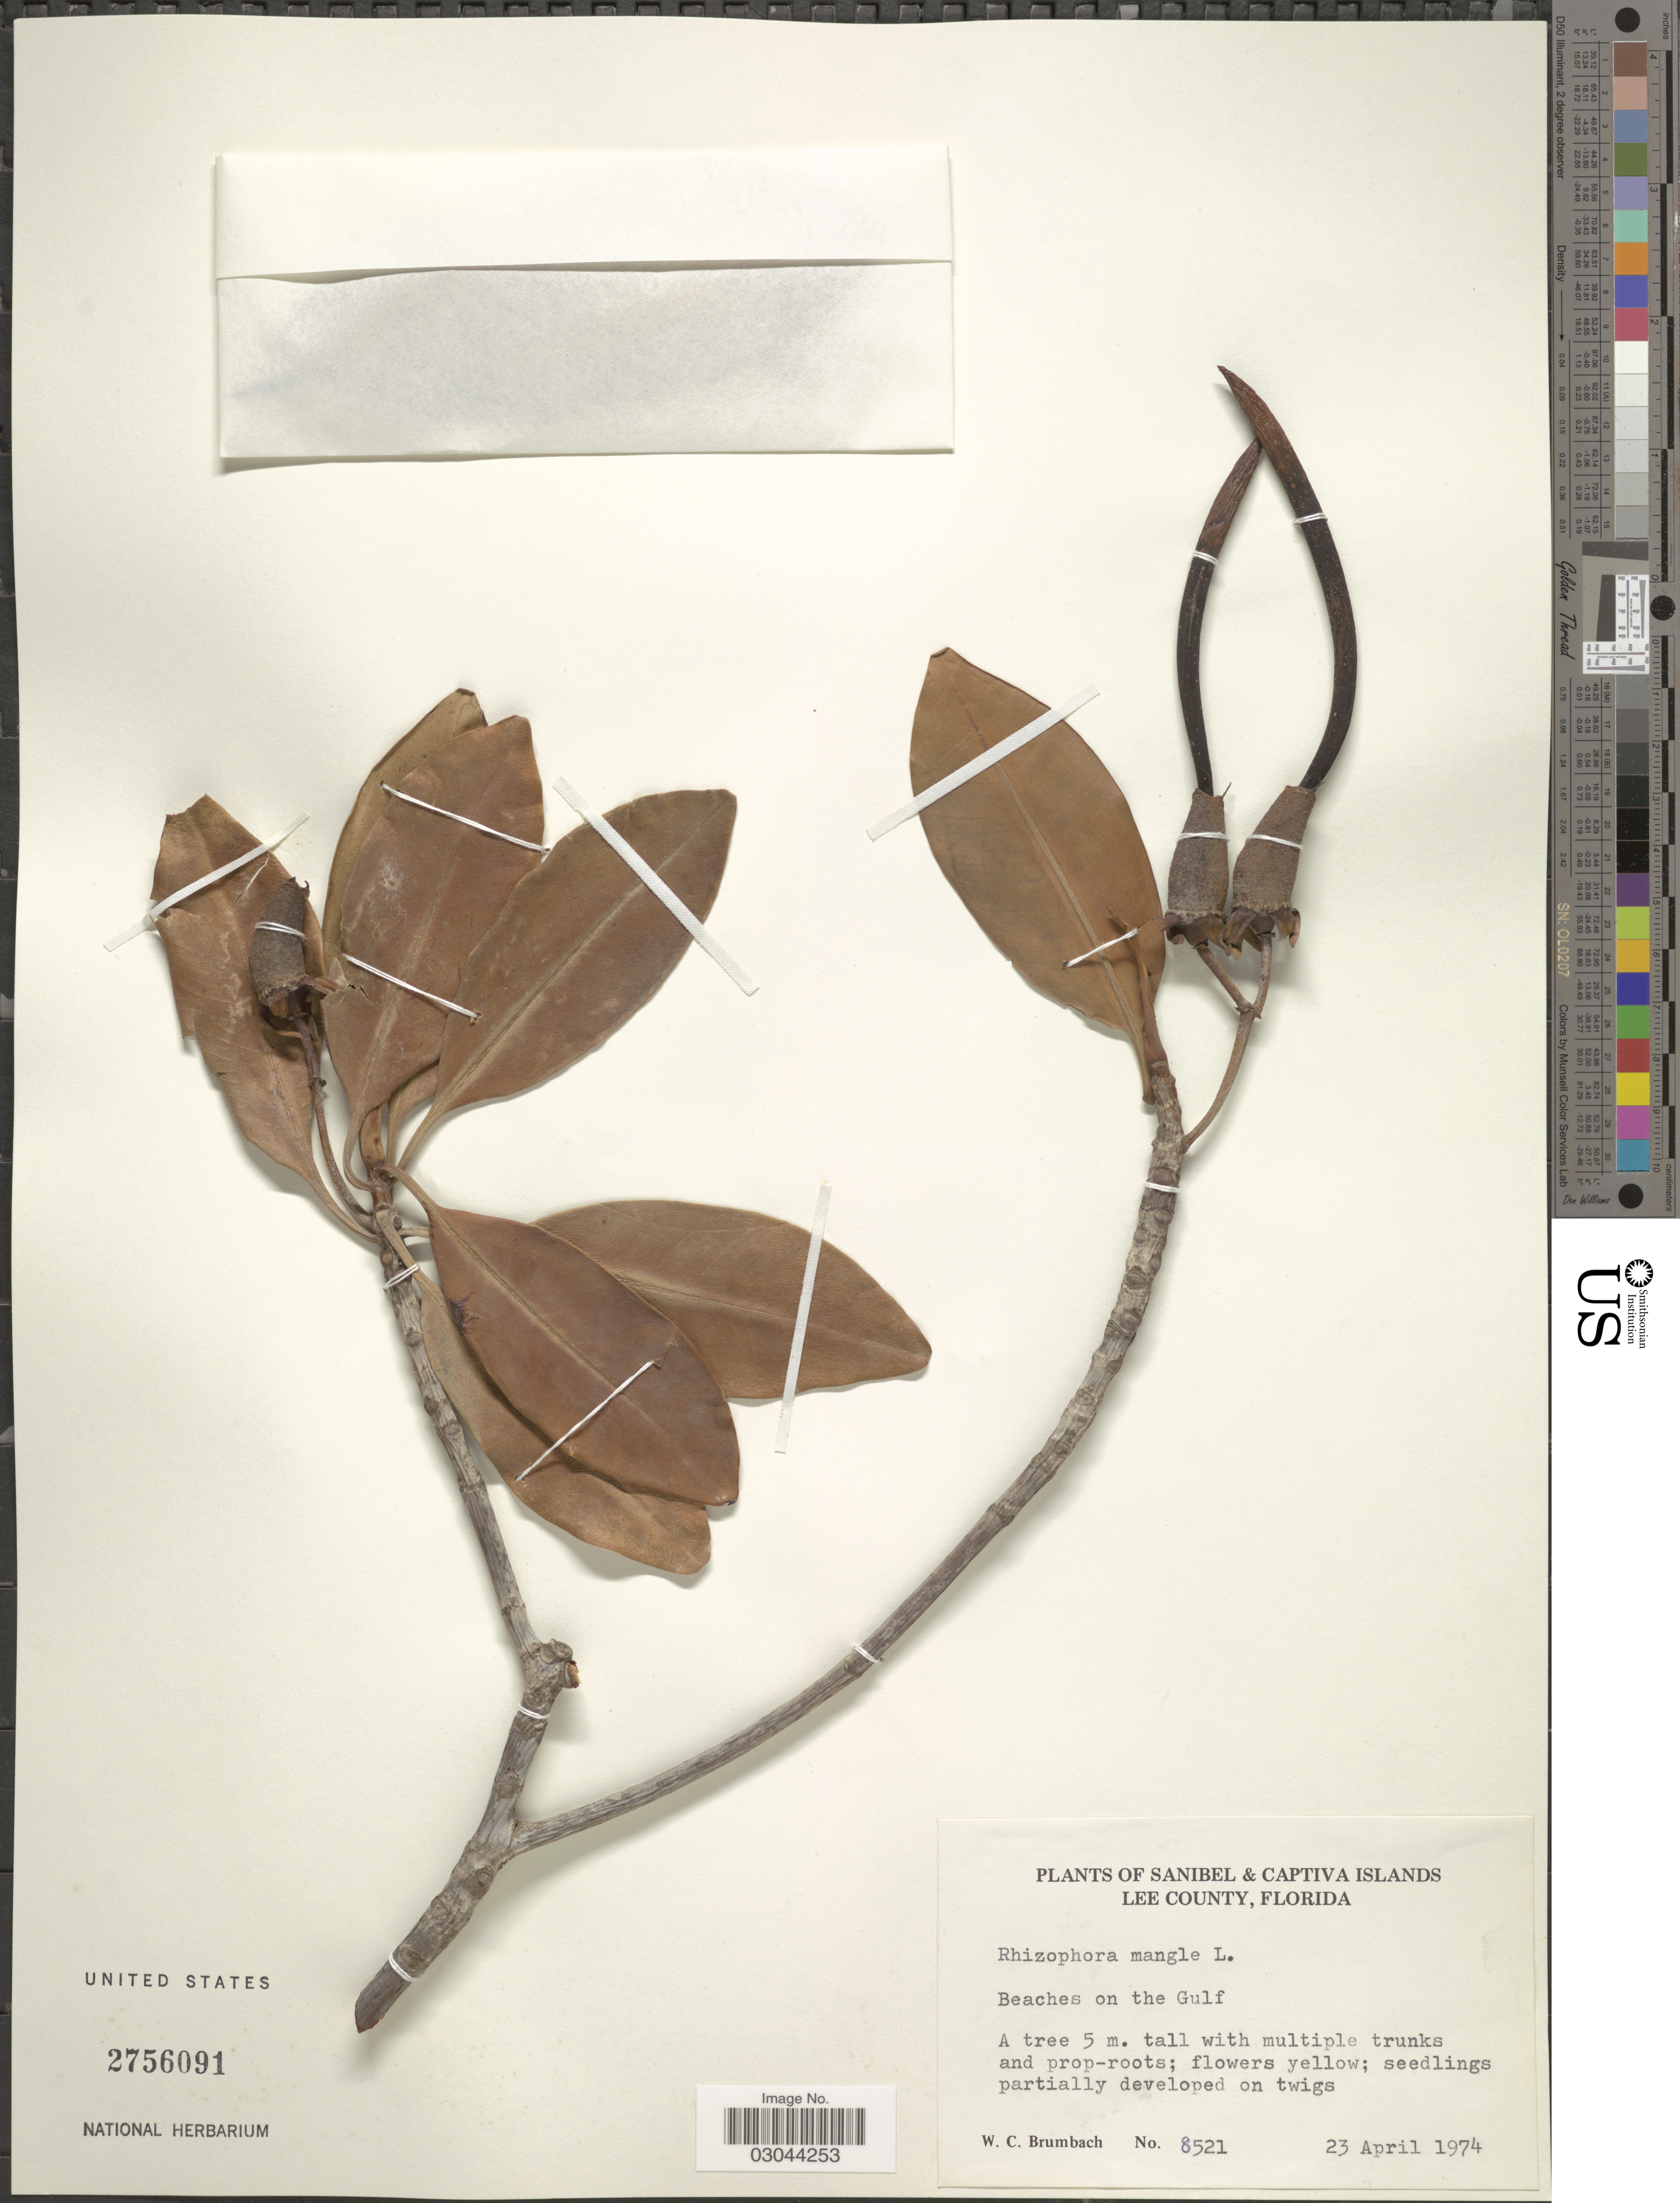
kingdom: Plantae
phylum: Tracheophyta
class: Magnoliopsida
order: Malpighiales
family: Rhizophoraceae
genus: Rhizophora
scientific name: Rhizophora mangle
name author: L.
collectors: W. C. Brumbach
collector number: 8521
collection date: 1974-04-23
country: United States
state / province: Florida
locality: Sanibel & Captiva Islands. Lee County. Beaches on the Gulf.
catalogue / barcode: US 2756091